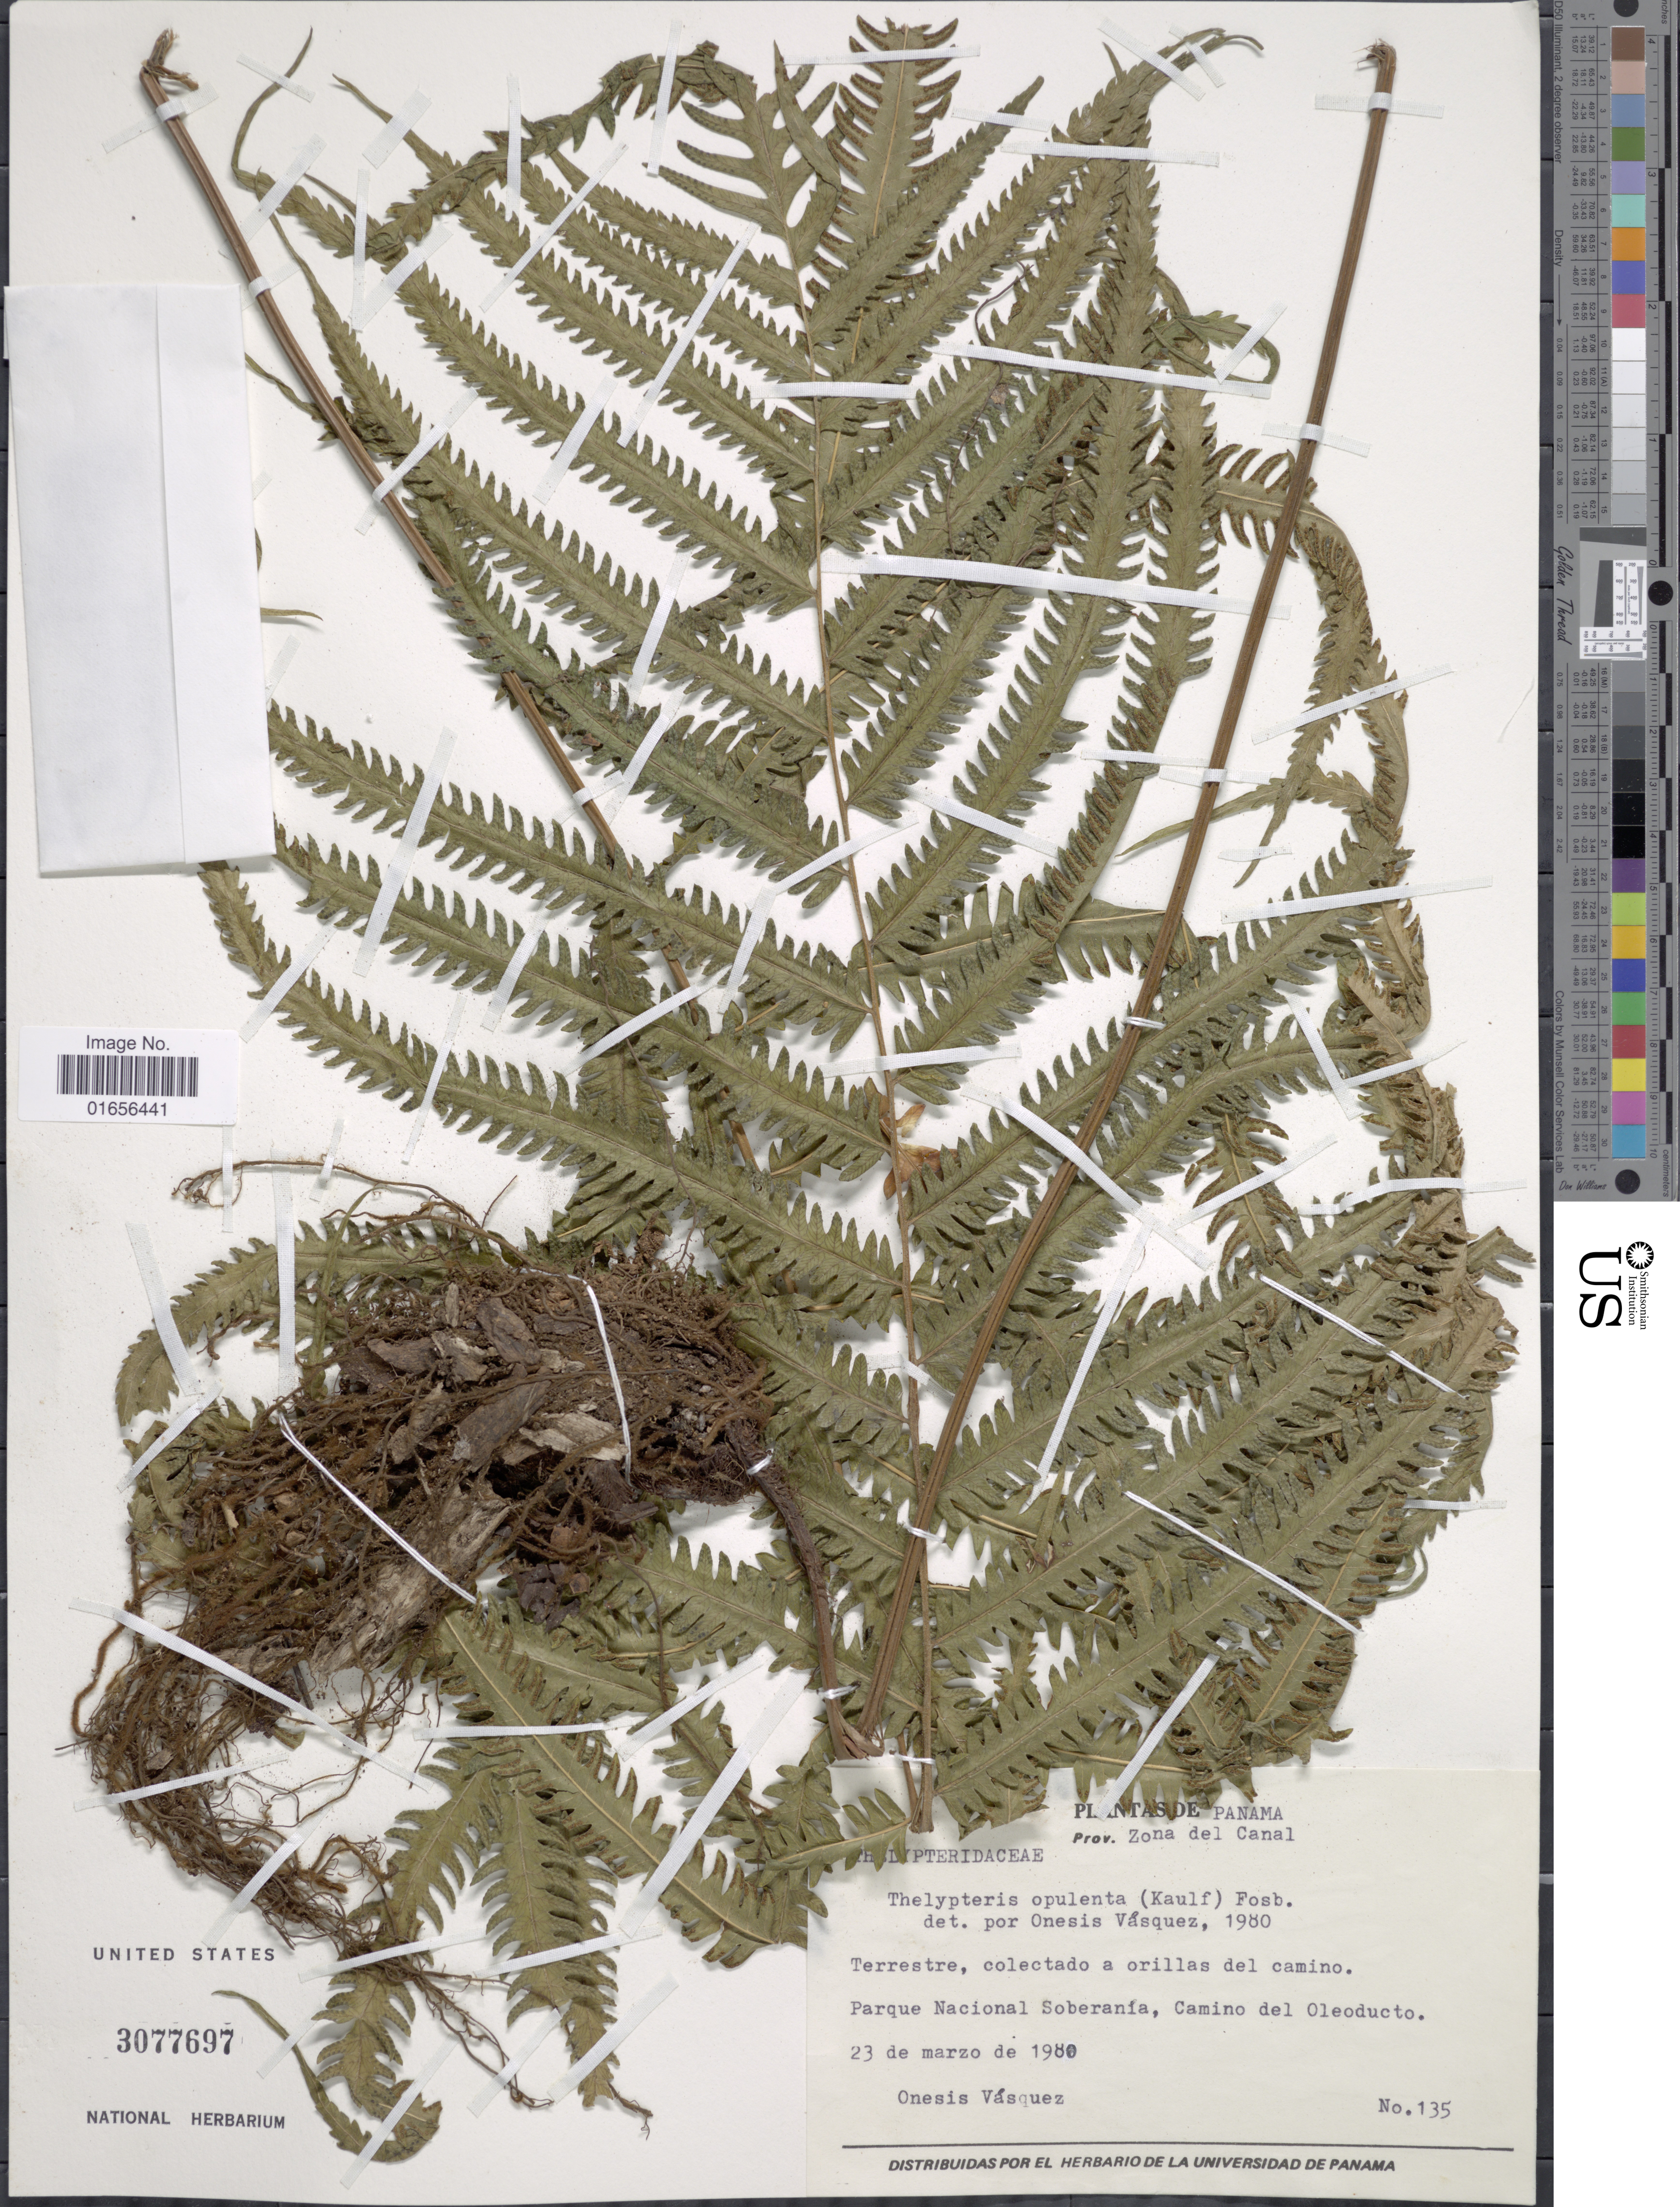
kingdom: Plantae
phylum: Tracheophyta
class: Polypodiopsida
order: Polypodiales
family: Thelypteridaceae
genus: Amphineuron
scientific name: Amphineuron opulentum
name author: (Kaulf.) Holttum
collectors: O. Vásquez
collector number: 135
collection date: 1980-03-23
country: Panama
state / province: Colón / Panamá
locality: Panama, Prov. Zona del Canal. Parque Nacional Soberania, Camino del Oleducto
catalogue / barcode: US 3077697